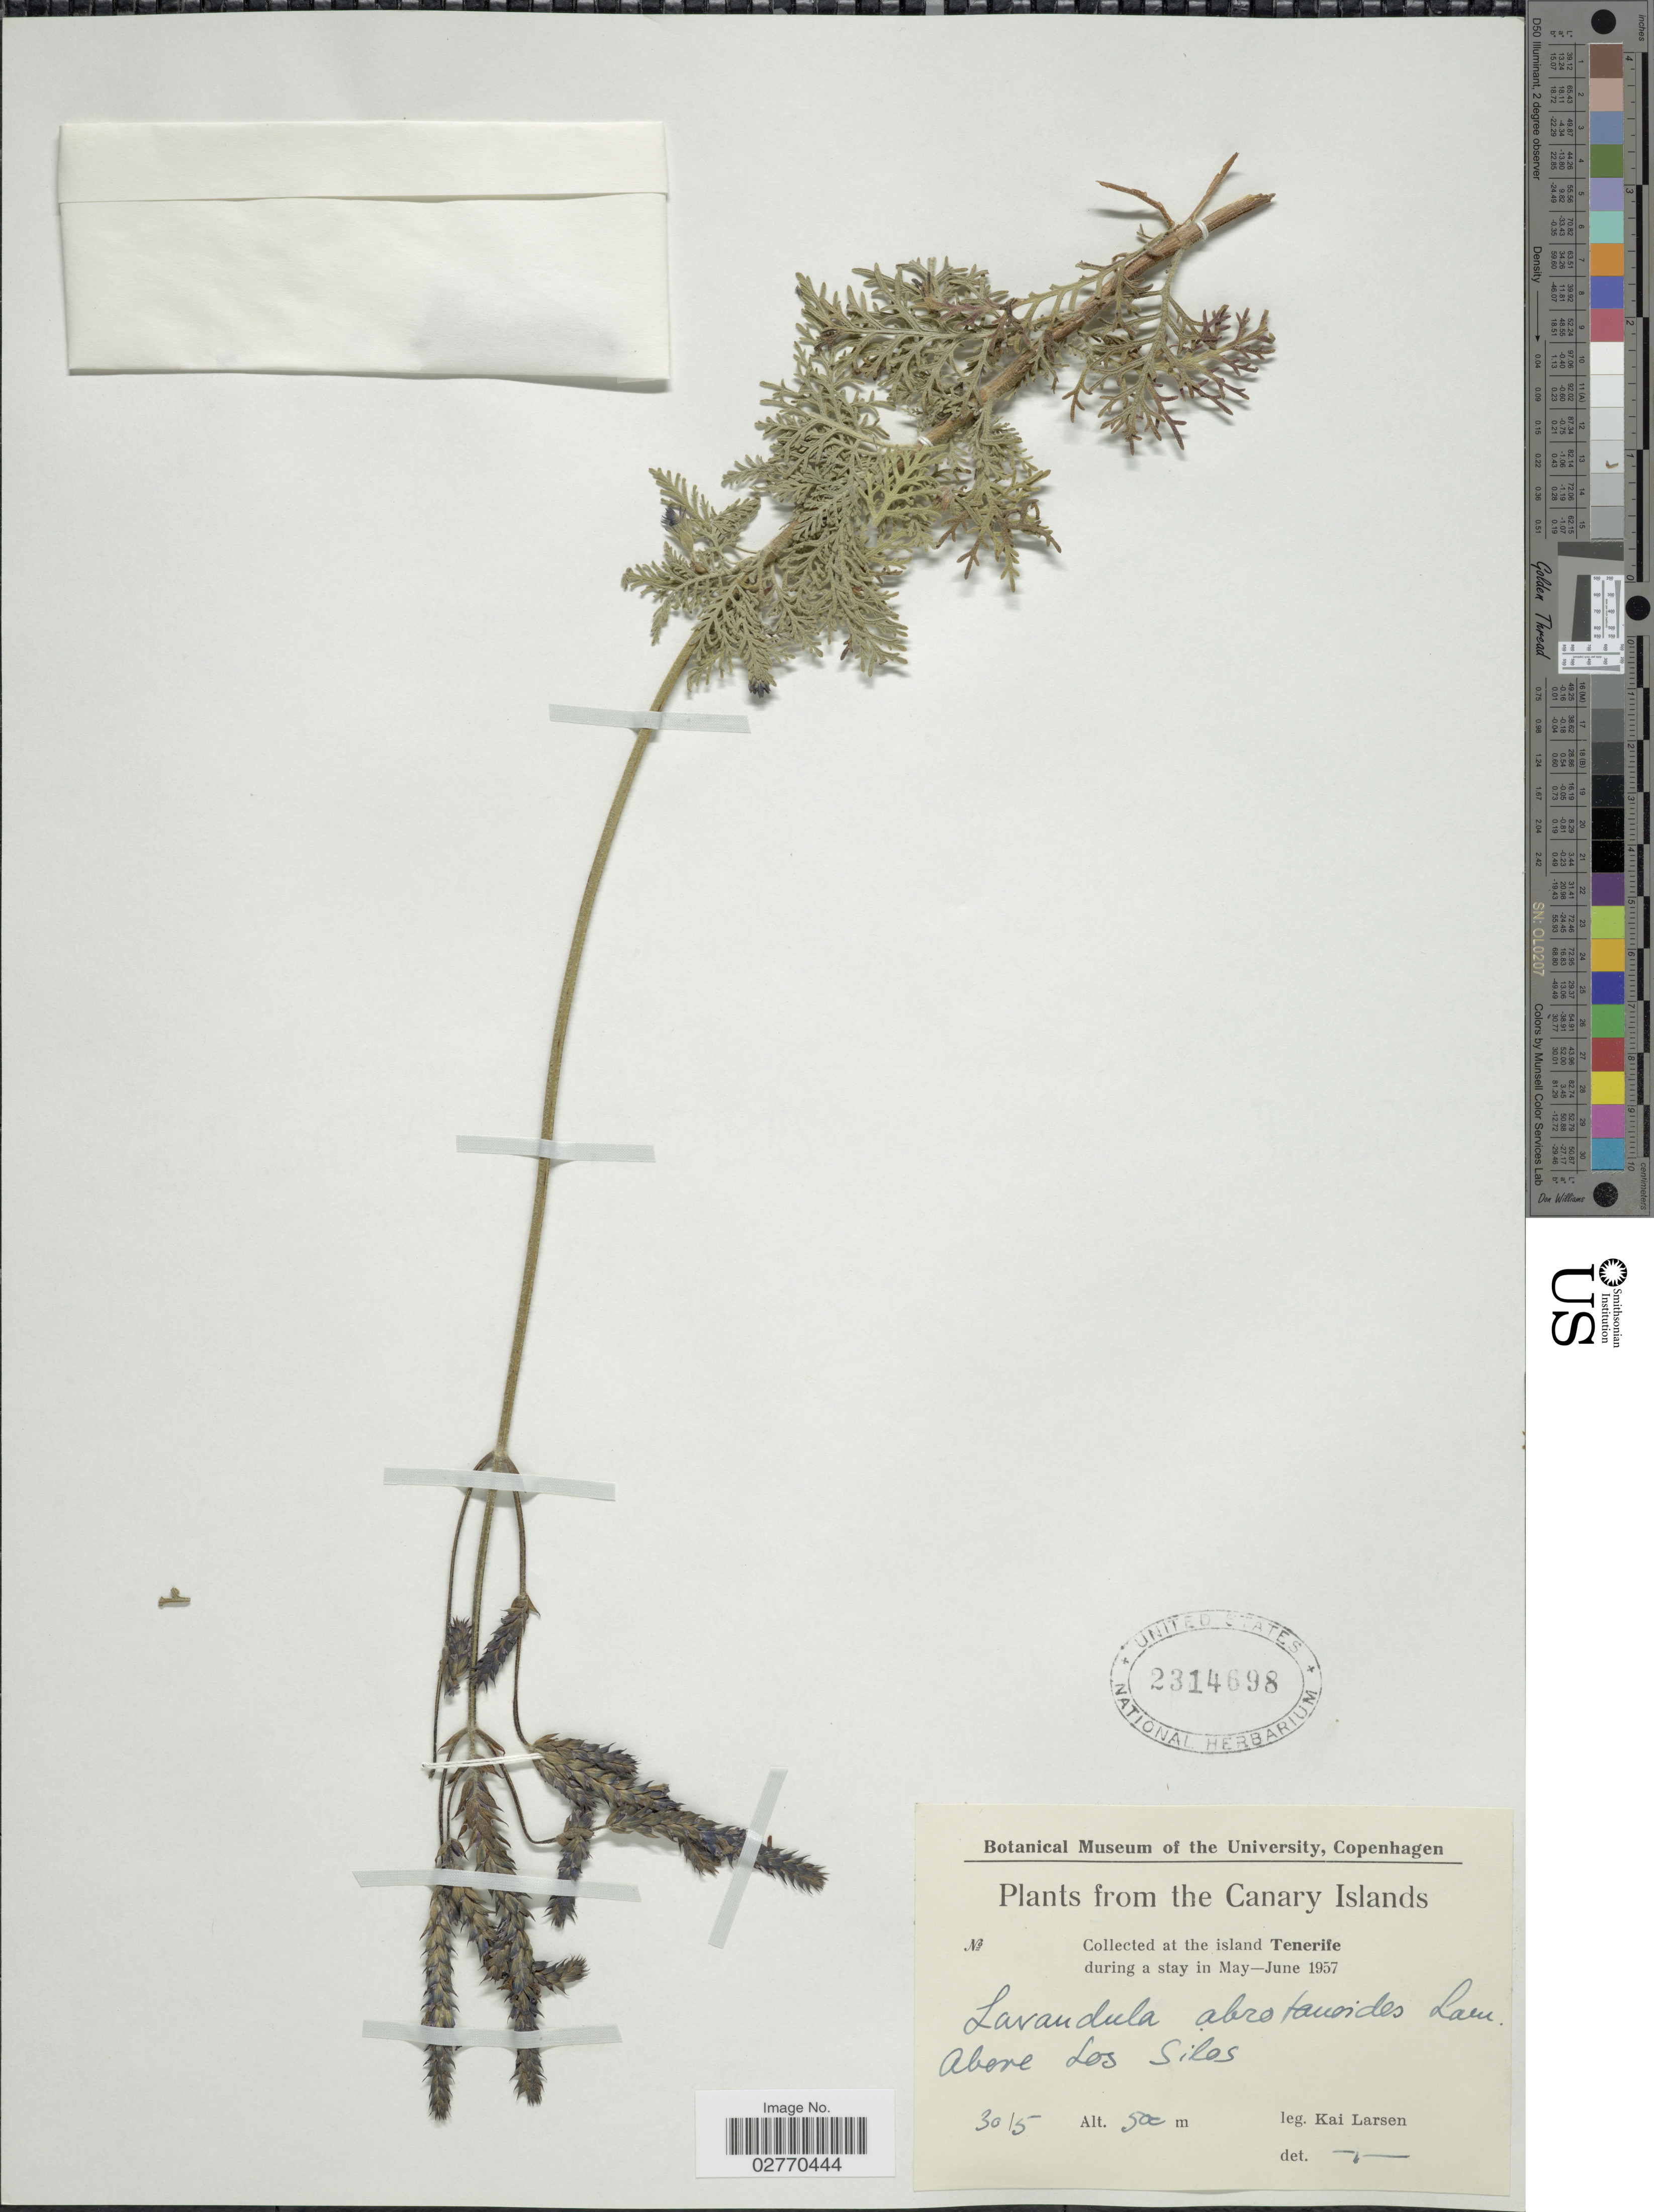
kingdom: Plantae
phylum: Tracheophyta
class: Magnoliopsida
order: Lamiales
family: Lamiaceae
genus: Lavandula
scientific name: Lavandula canariensis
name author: (L.) Mill.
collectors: K. Larsen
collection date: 1957-05-30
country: Spain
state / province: Canarias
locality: Canary Islands, island Tenerife, above Los Silos.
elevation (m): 500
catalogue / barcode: US 2314698